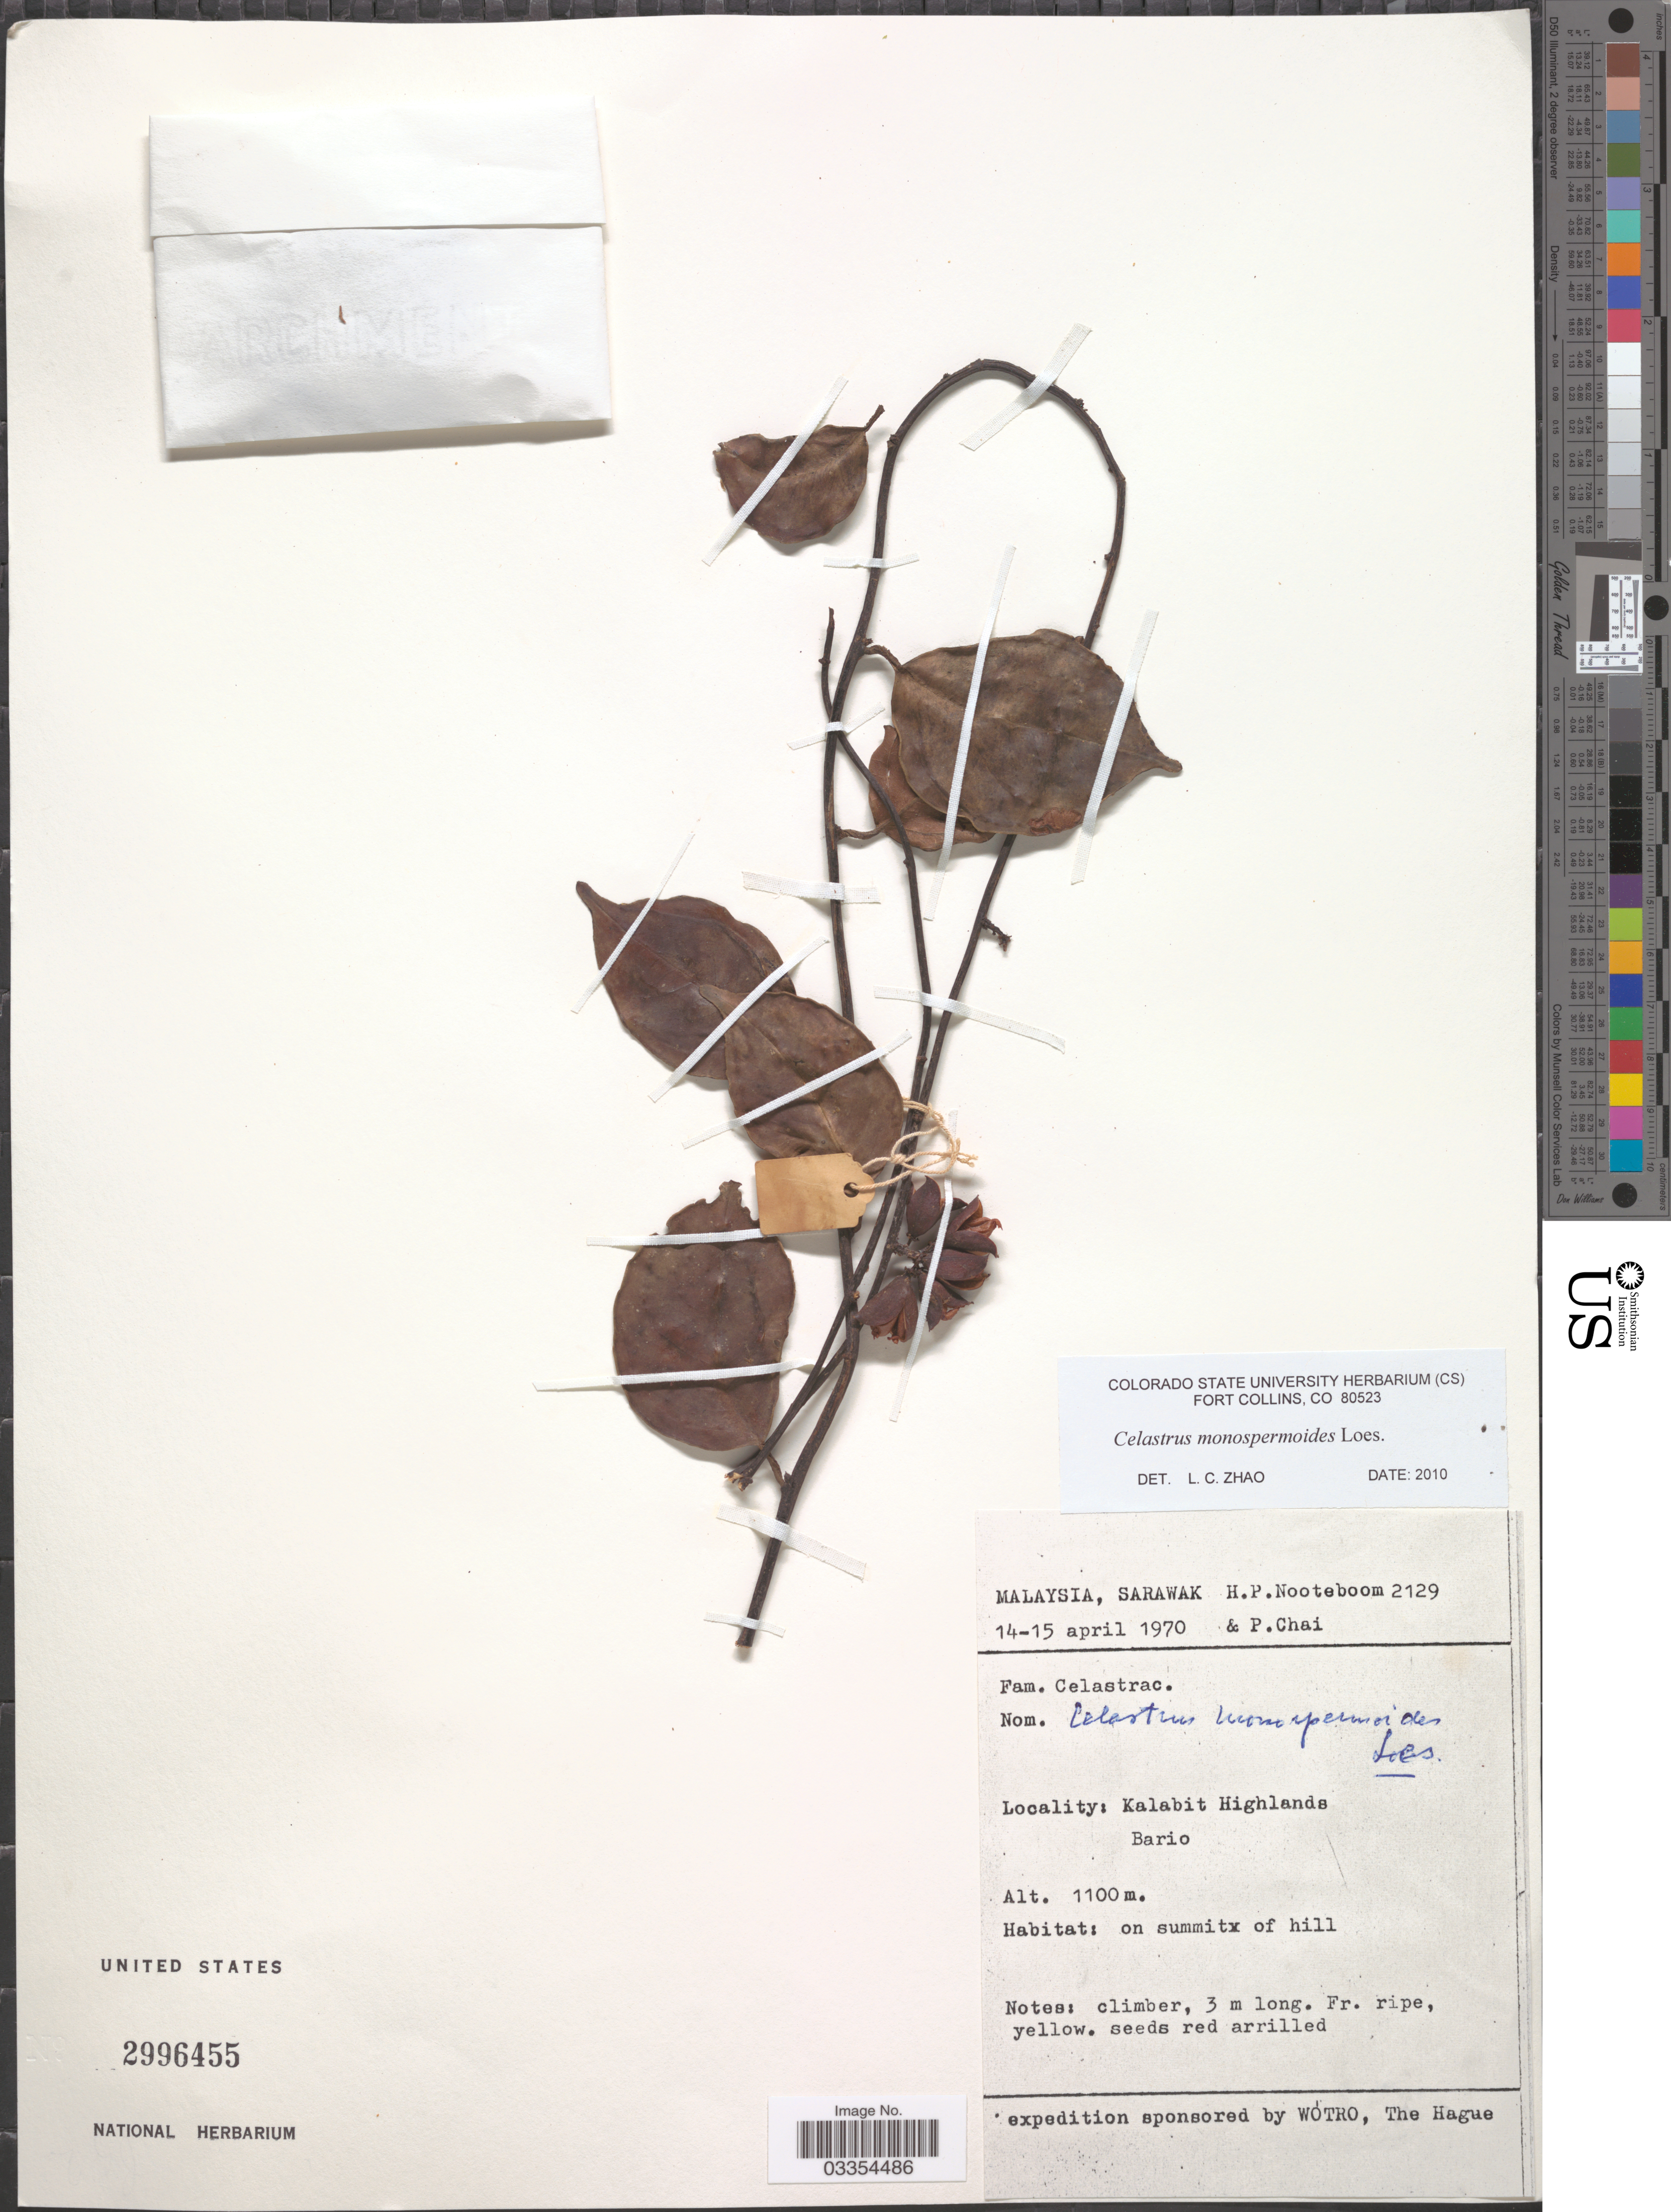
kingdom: Plantae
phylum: Tracheophyta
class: Magnoliopsida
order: Celastrales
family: Celastraceae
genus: Celastrus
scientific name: Celastrus monospermoides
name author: Loes.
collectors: H. P. Nooteboom & P. Chai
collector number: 2129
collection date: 1970-04-14/1970-04-15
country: Malaysia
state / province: Sarawak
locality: Kalabit Highlands, Bario.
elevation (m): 1100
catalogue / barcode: US 2996455